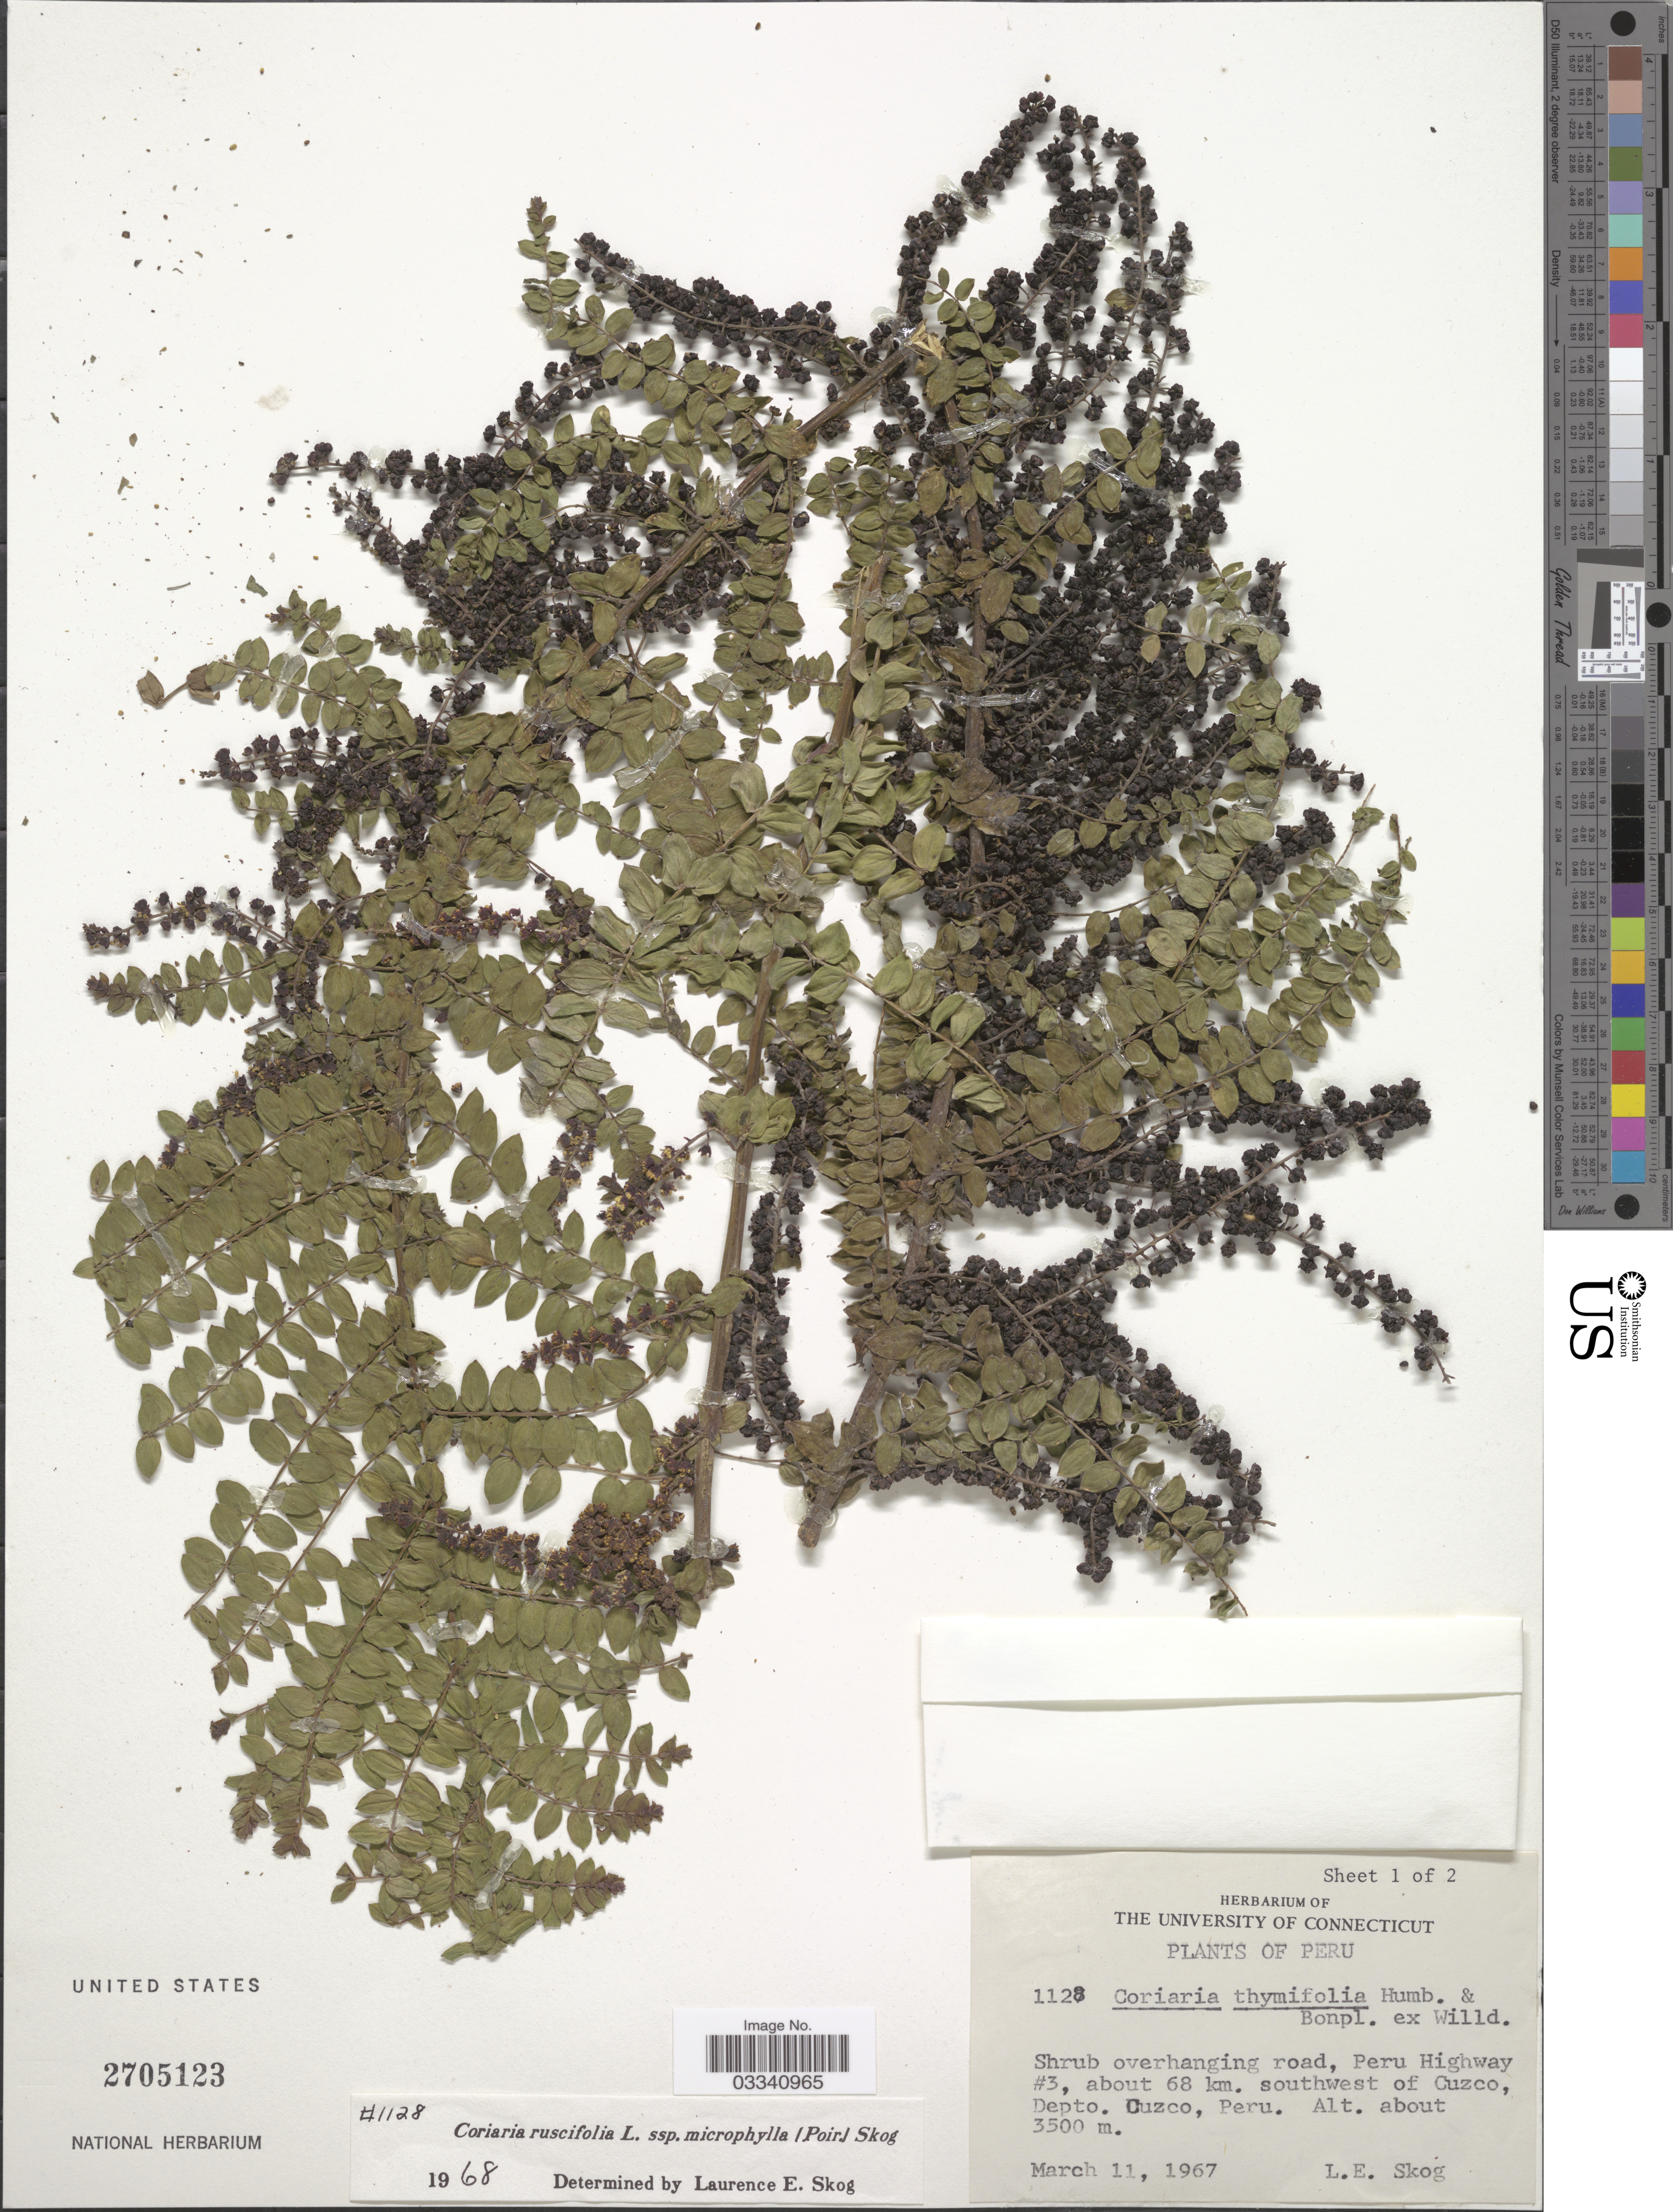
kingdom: Plantae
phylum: Tracheophyta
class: Magnoliopsida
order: Cucurbitales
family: Coriariaceae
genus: Coriaria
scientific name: Coriaria ruscifolia subsp. microphylla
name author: (Poir.) L.E. Skog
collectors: L. E. Skog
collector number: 1128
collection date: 1967-03-11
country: Peru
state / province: Cusco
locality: Highway #3, about 68 km. southwest of Cuzco, Depto. Cuzco.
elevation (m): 3500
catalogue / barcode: US 2705123